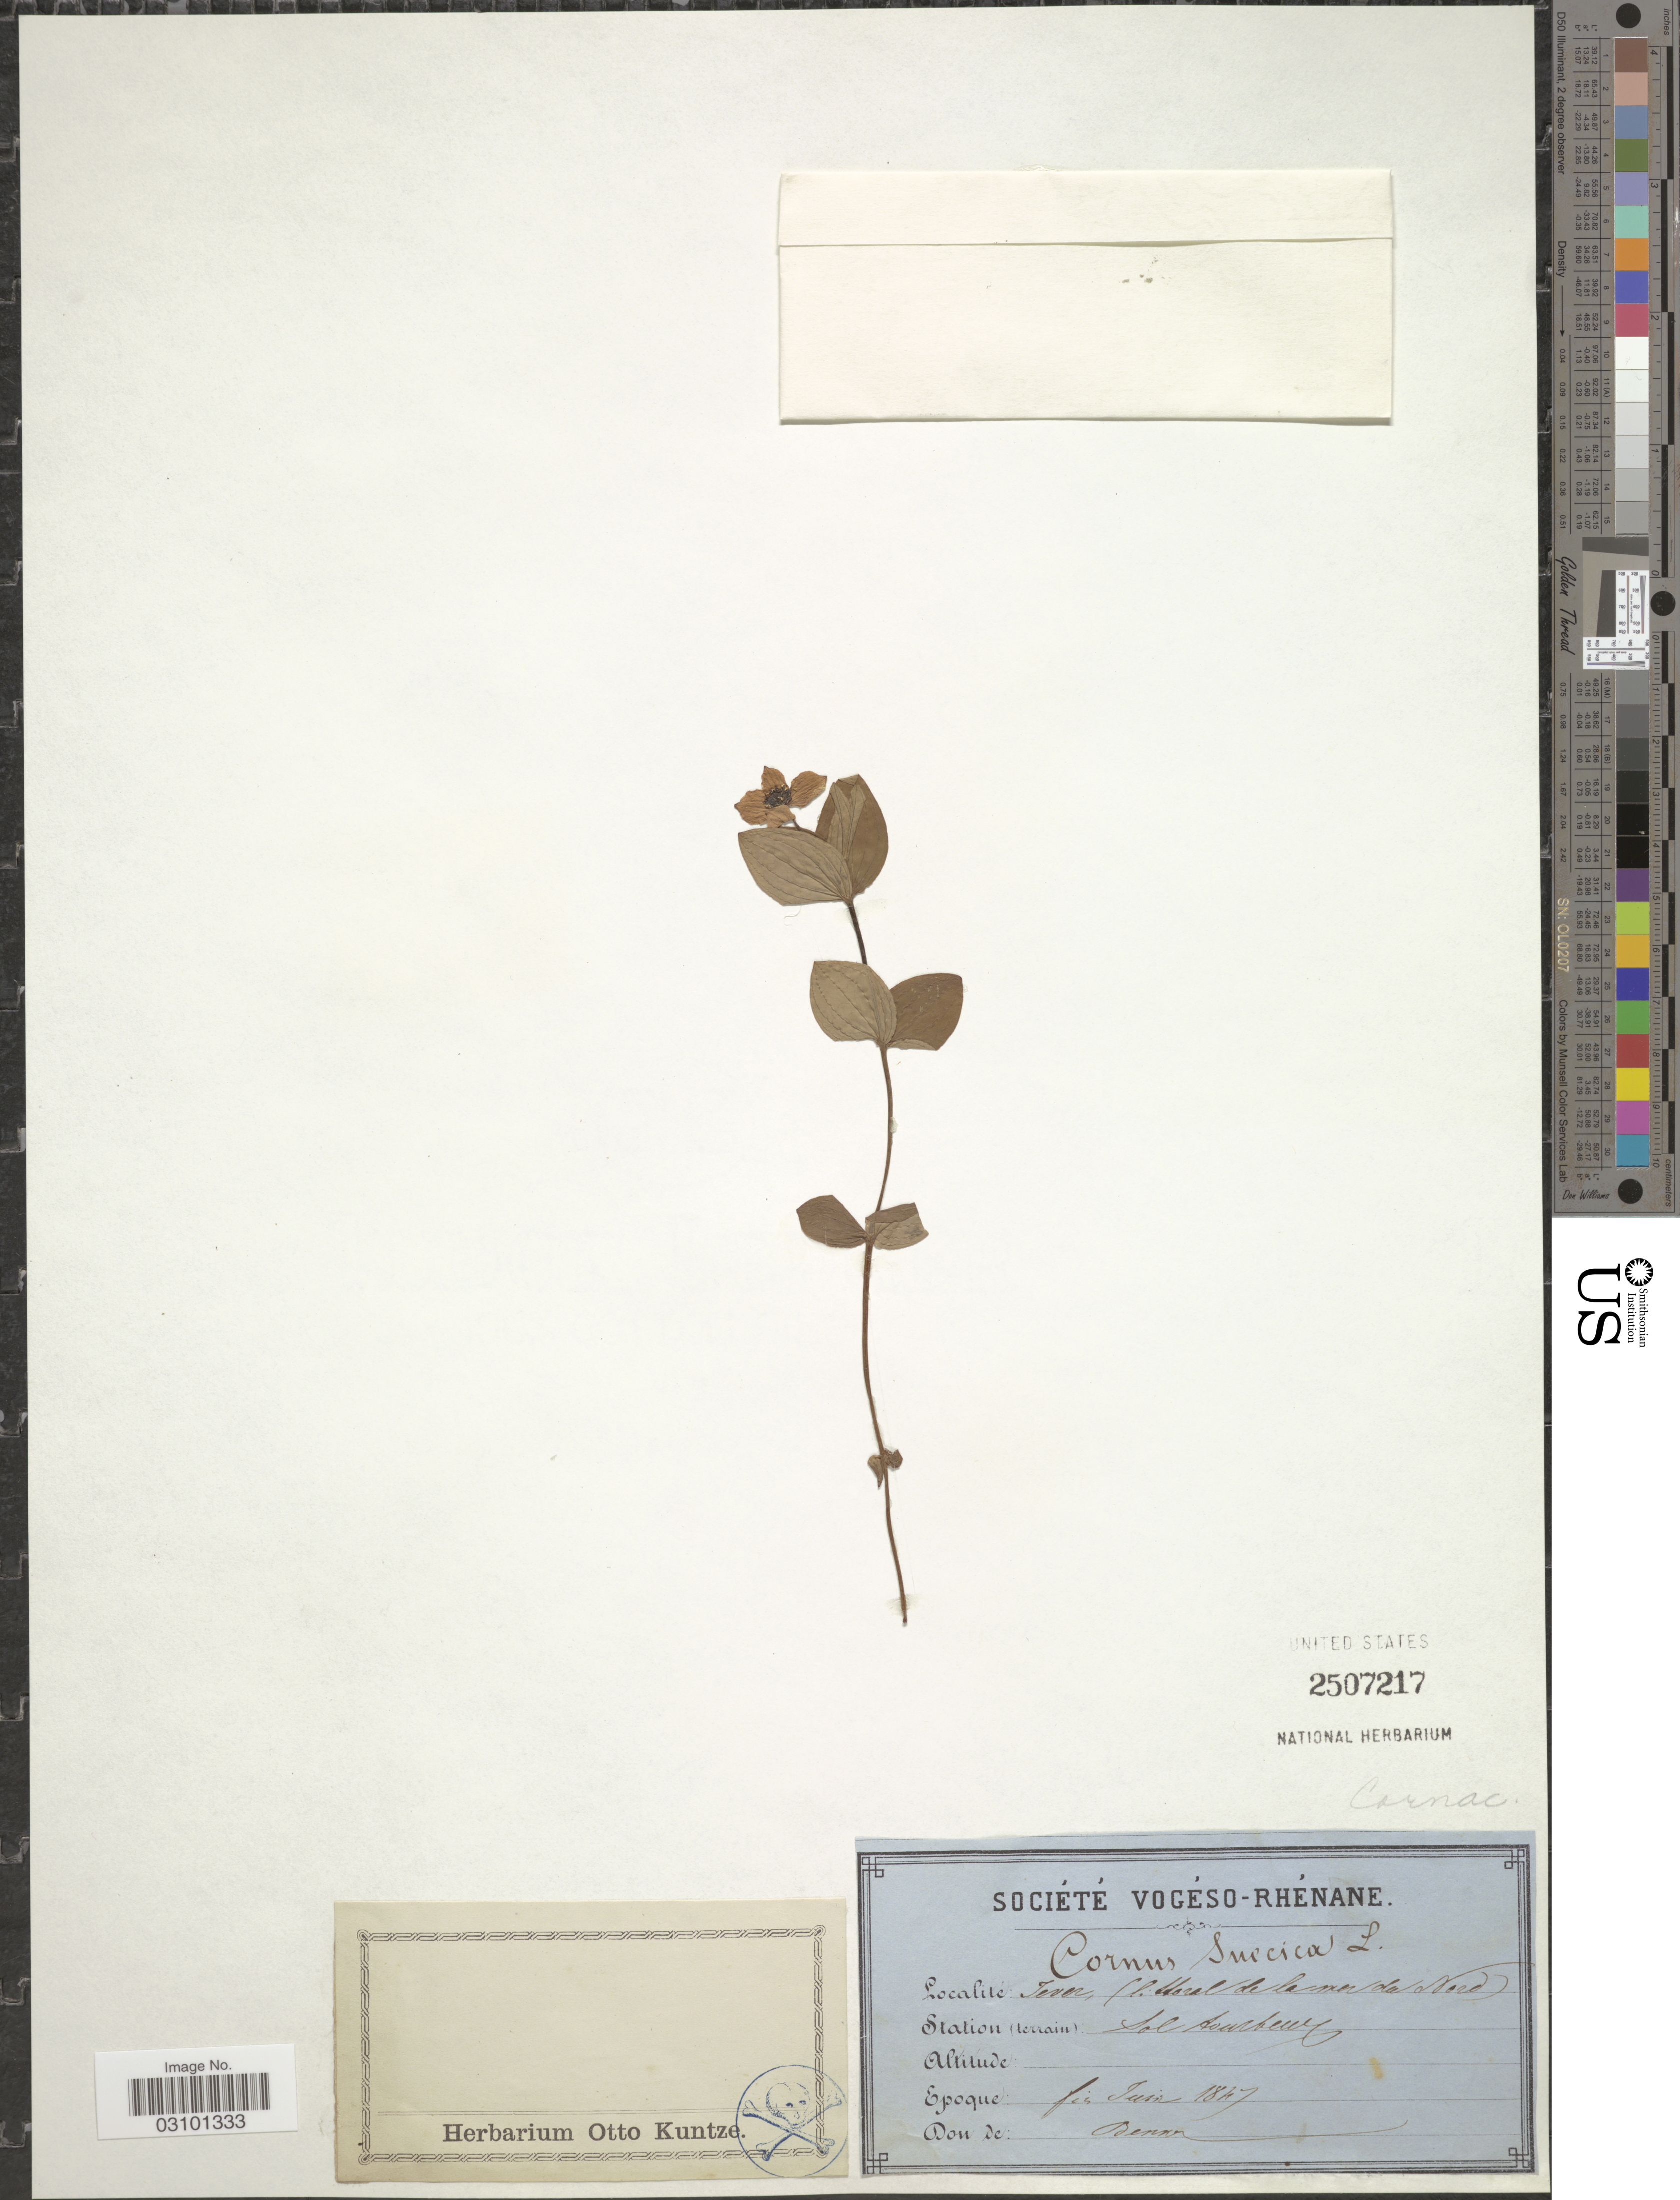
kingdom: Plantae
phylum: Tracheophyta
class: Magnoliopsida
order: Cornales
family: Cornaceae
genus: Cornus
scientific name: Cornus suecica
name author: L.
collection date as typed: fin Juni 1847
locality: Sol Sourbeurg. [interpreted]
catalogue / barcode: US 2507217